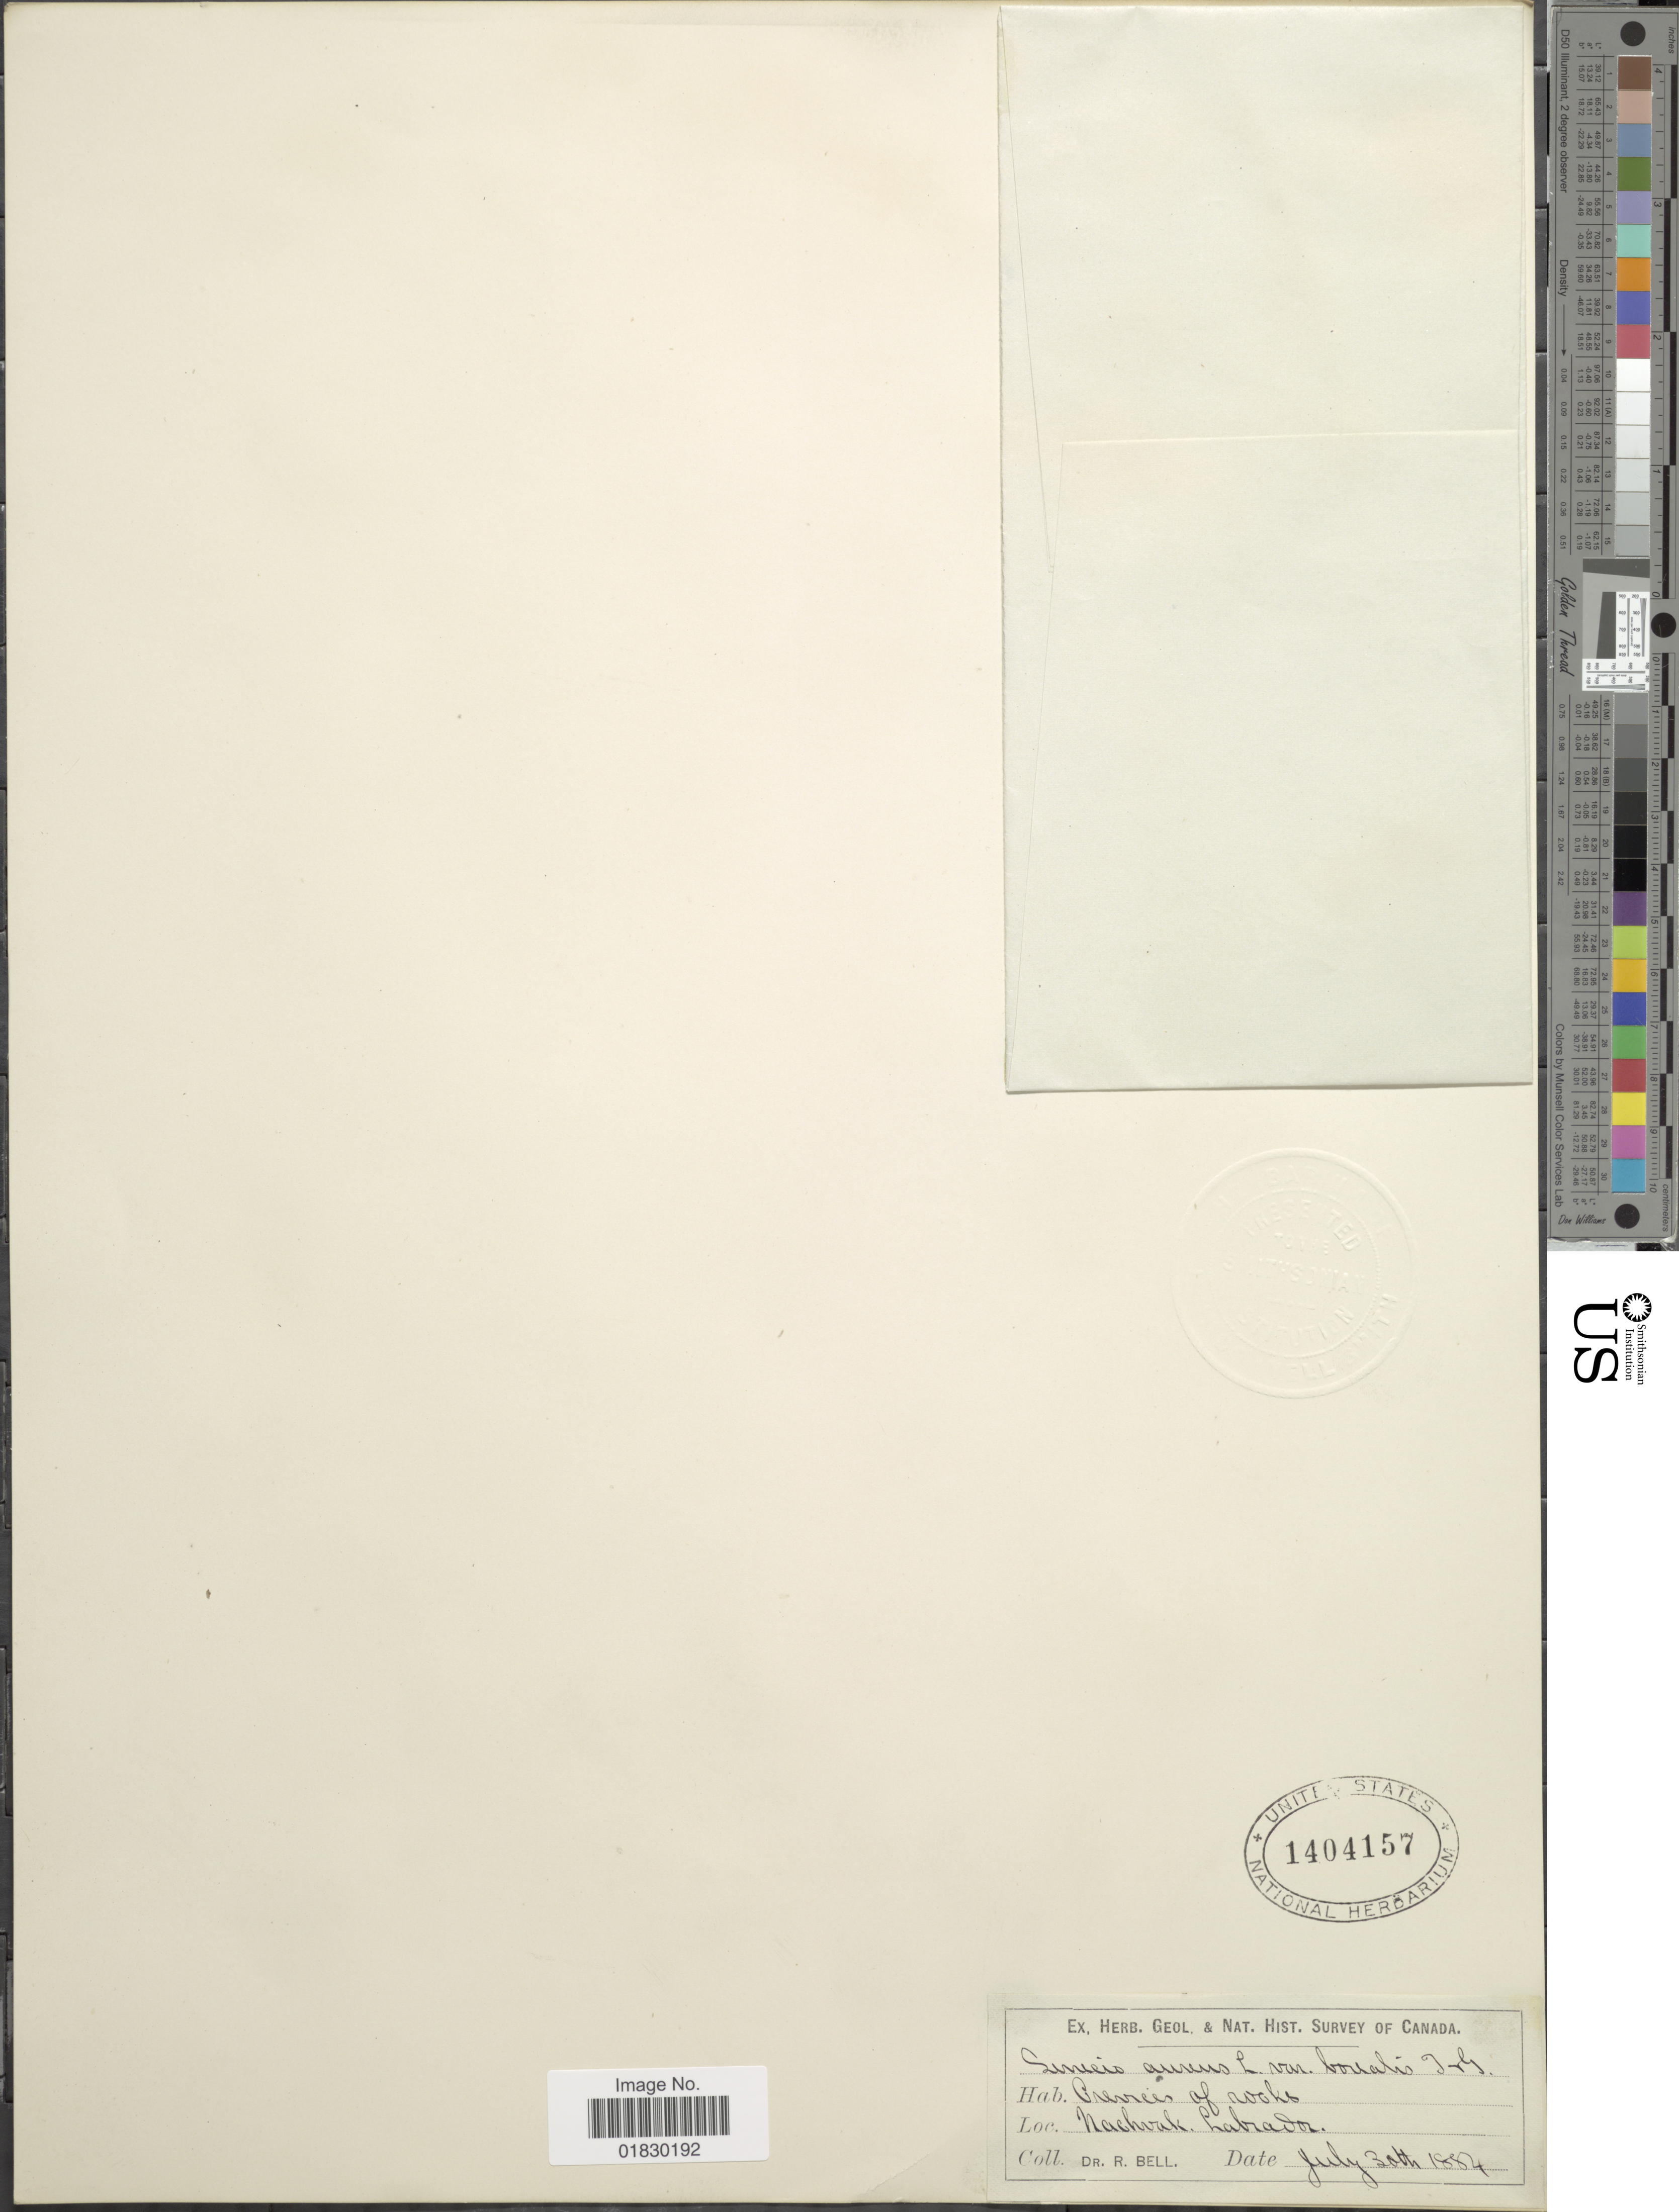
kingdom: Plantae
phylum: Tracheophyta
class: Magnoliopsida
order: Asterales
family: Asteraceae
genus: Packera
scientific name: Packera aurea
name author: (L.) Á. Löve & D. Löve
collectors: C. R. Bell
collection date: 1884-07-30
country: Canada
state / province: Newfoundland and Labrador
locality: Nachvak, Labrador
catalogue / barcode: US 1404157